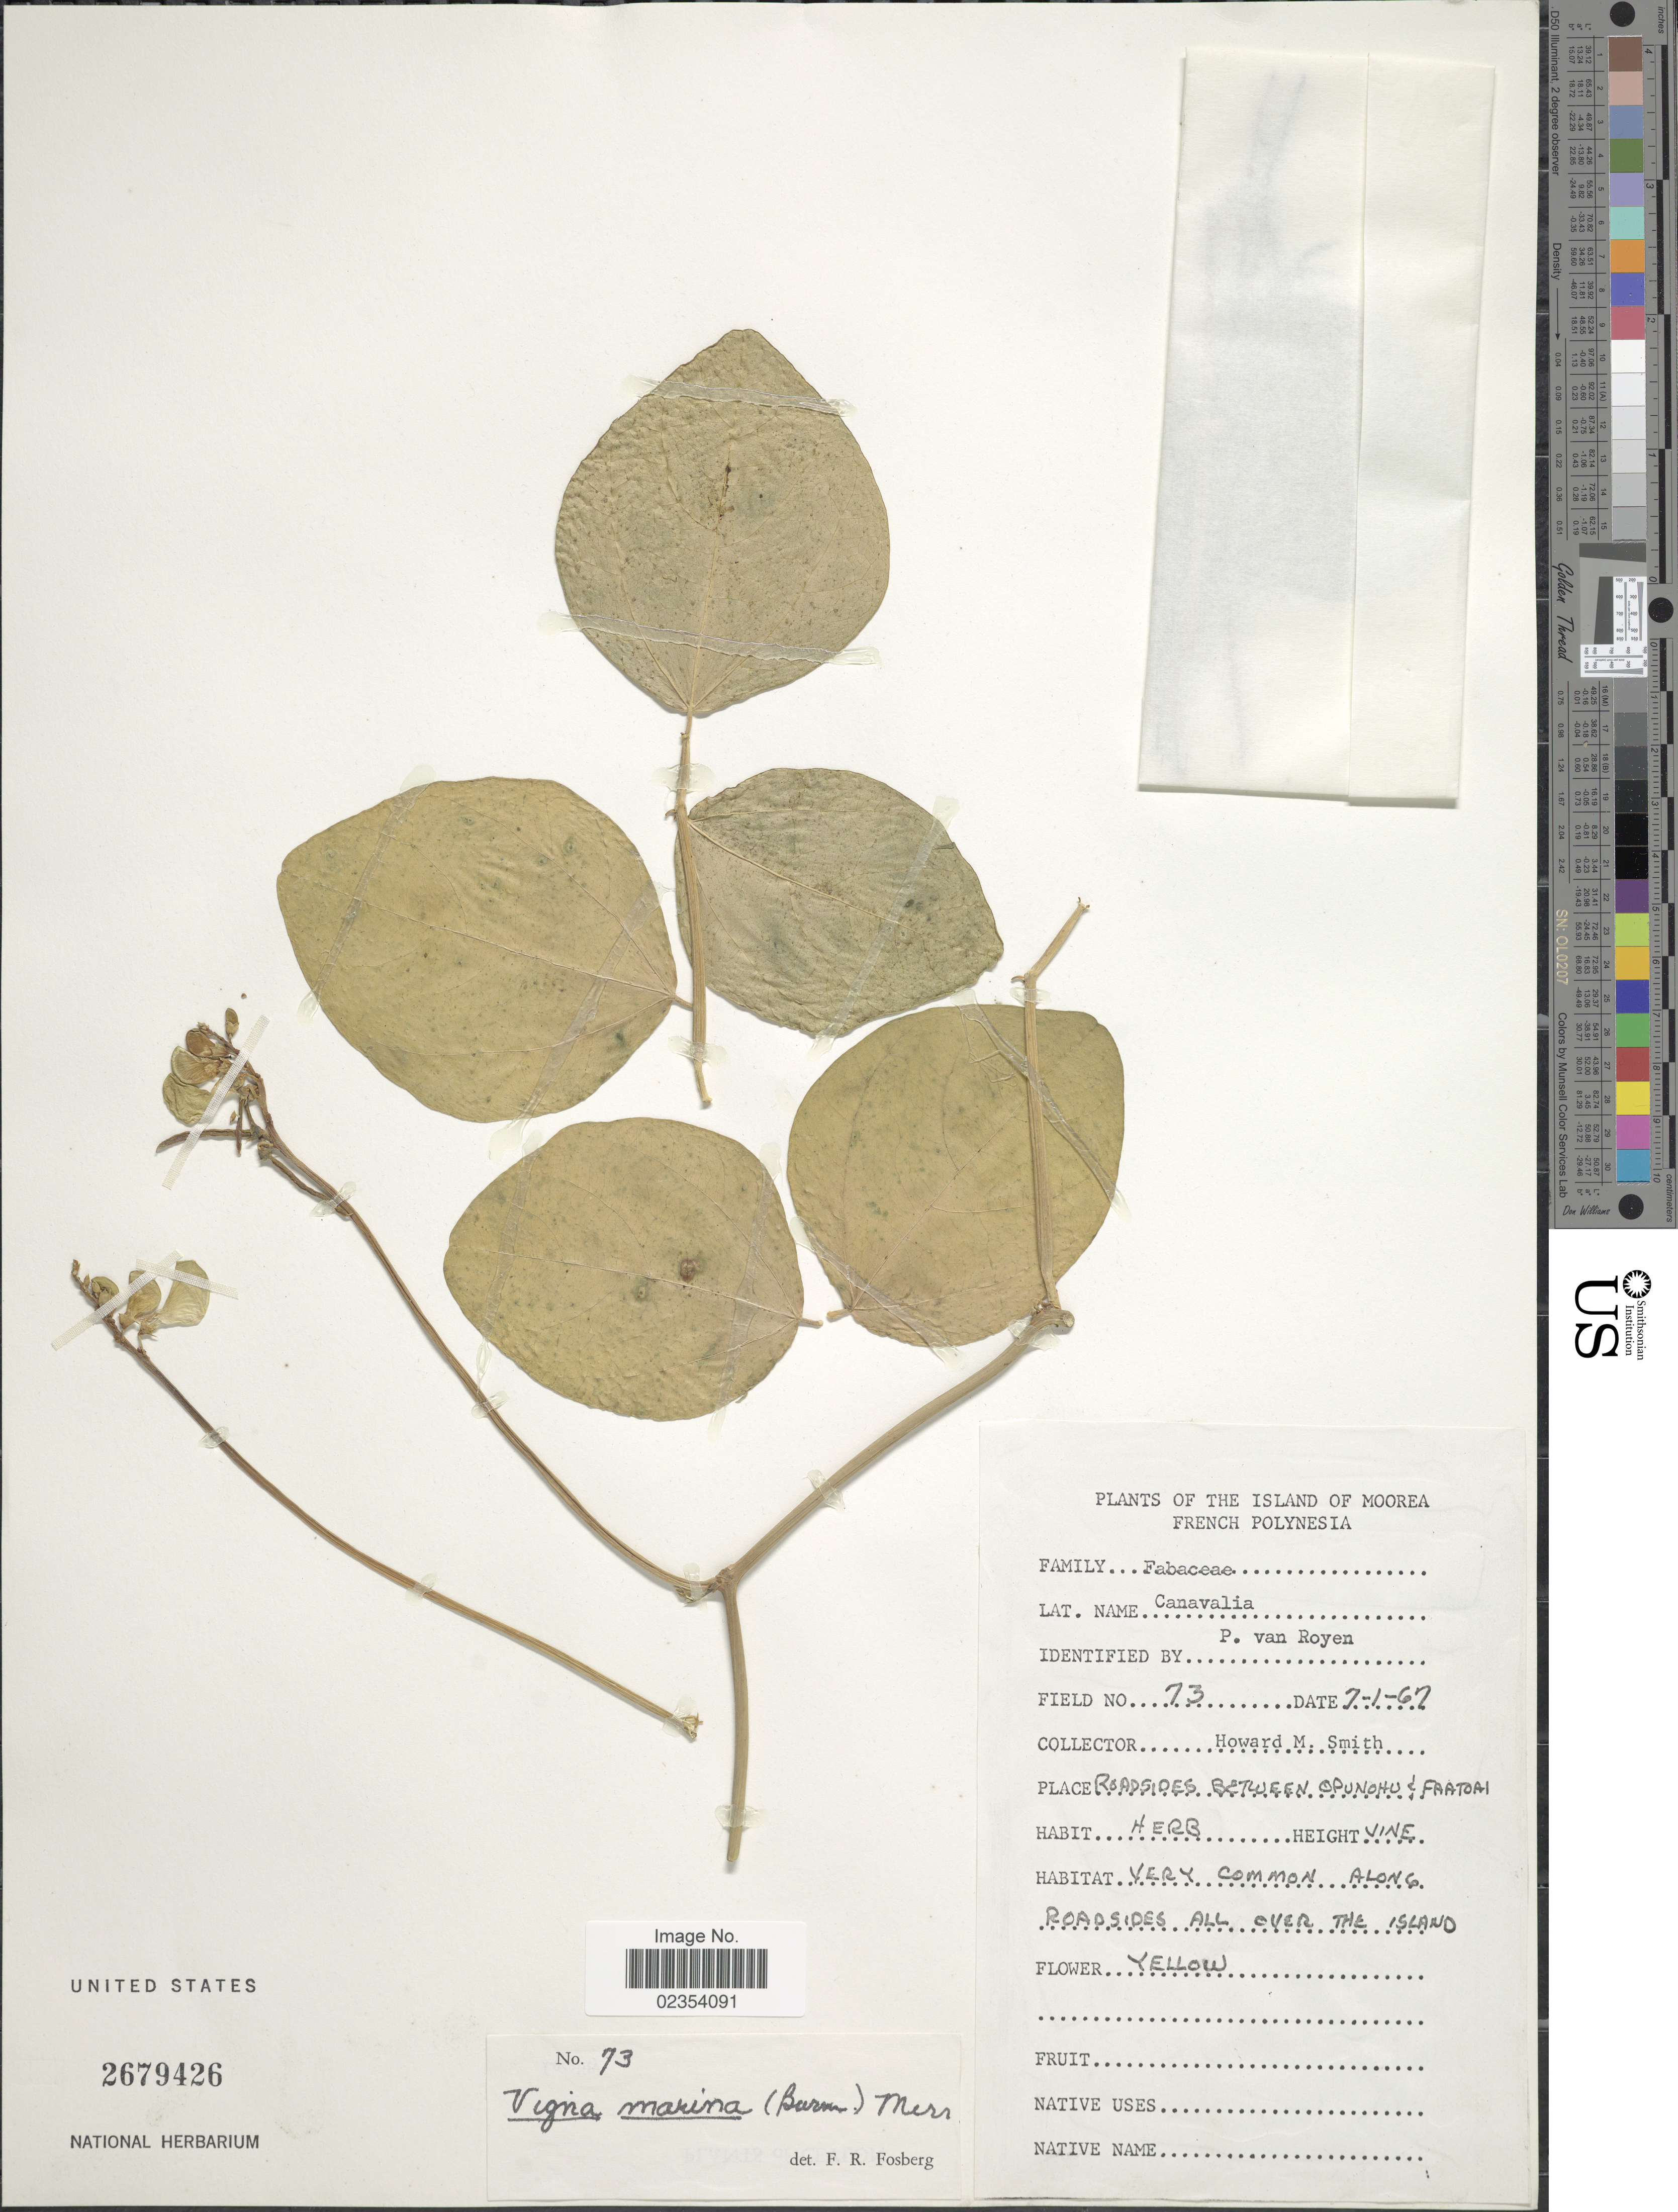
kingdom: Plantae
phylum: Tracheophyta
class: Magnoliopsida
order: Fabales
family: Fabaceae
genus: Vigna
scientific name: Vigna marina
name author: (Burm.) Merr.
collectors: H. M. Smith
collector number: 3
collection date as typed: Transcribed d/m/y: 7/1/67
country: French Polynesia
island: Moorea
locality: Island of Moorea. Roadsides between Opunohu & Faatoai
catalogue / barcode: US 2679426